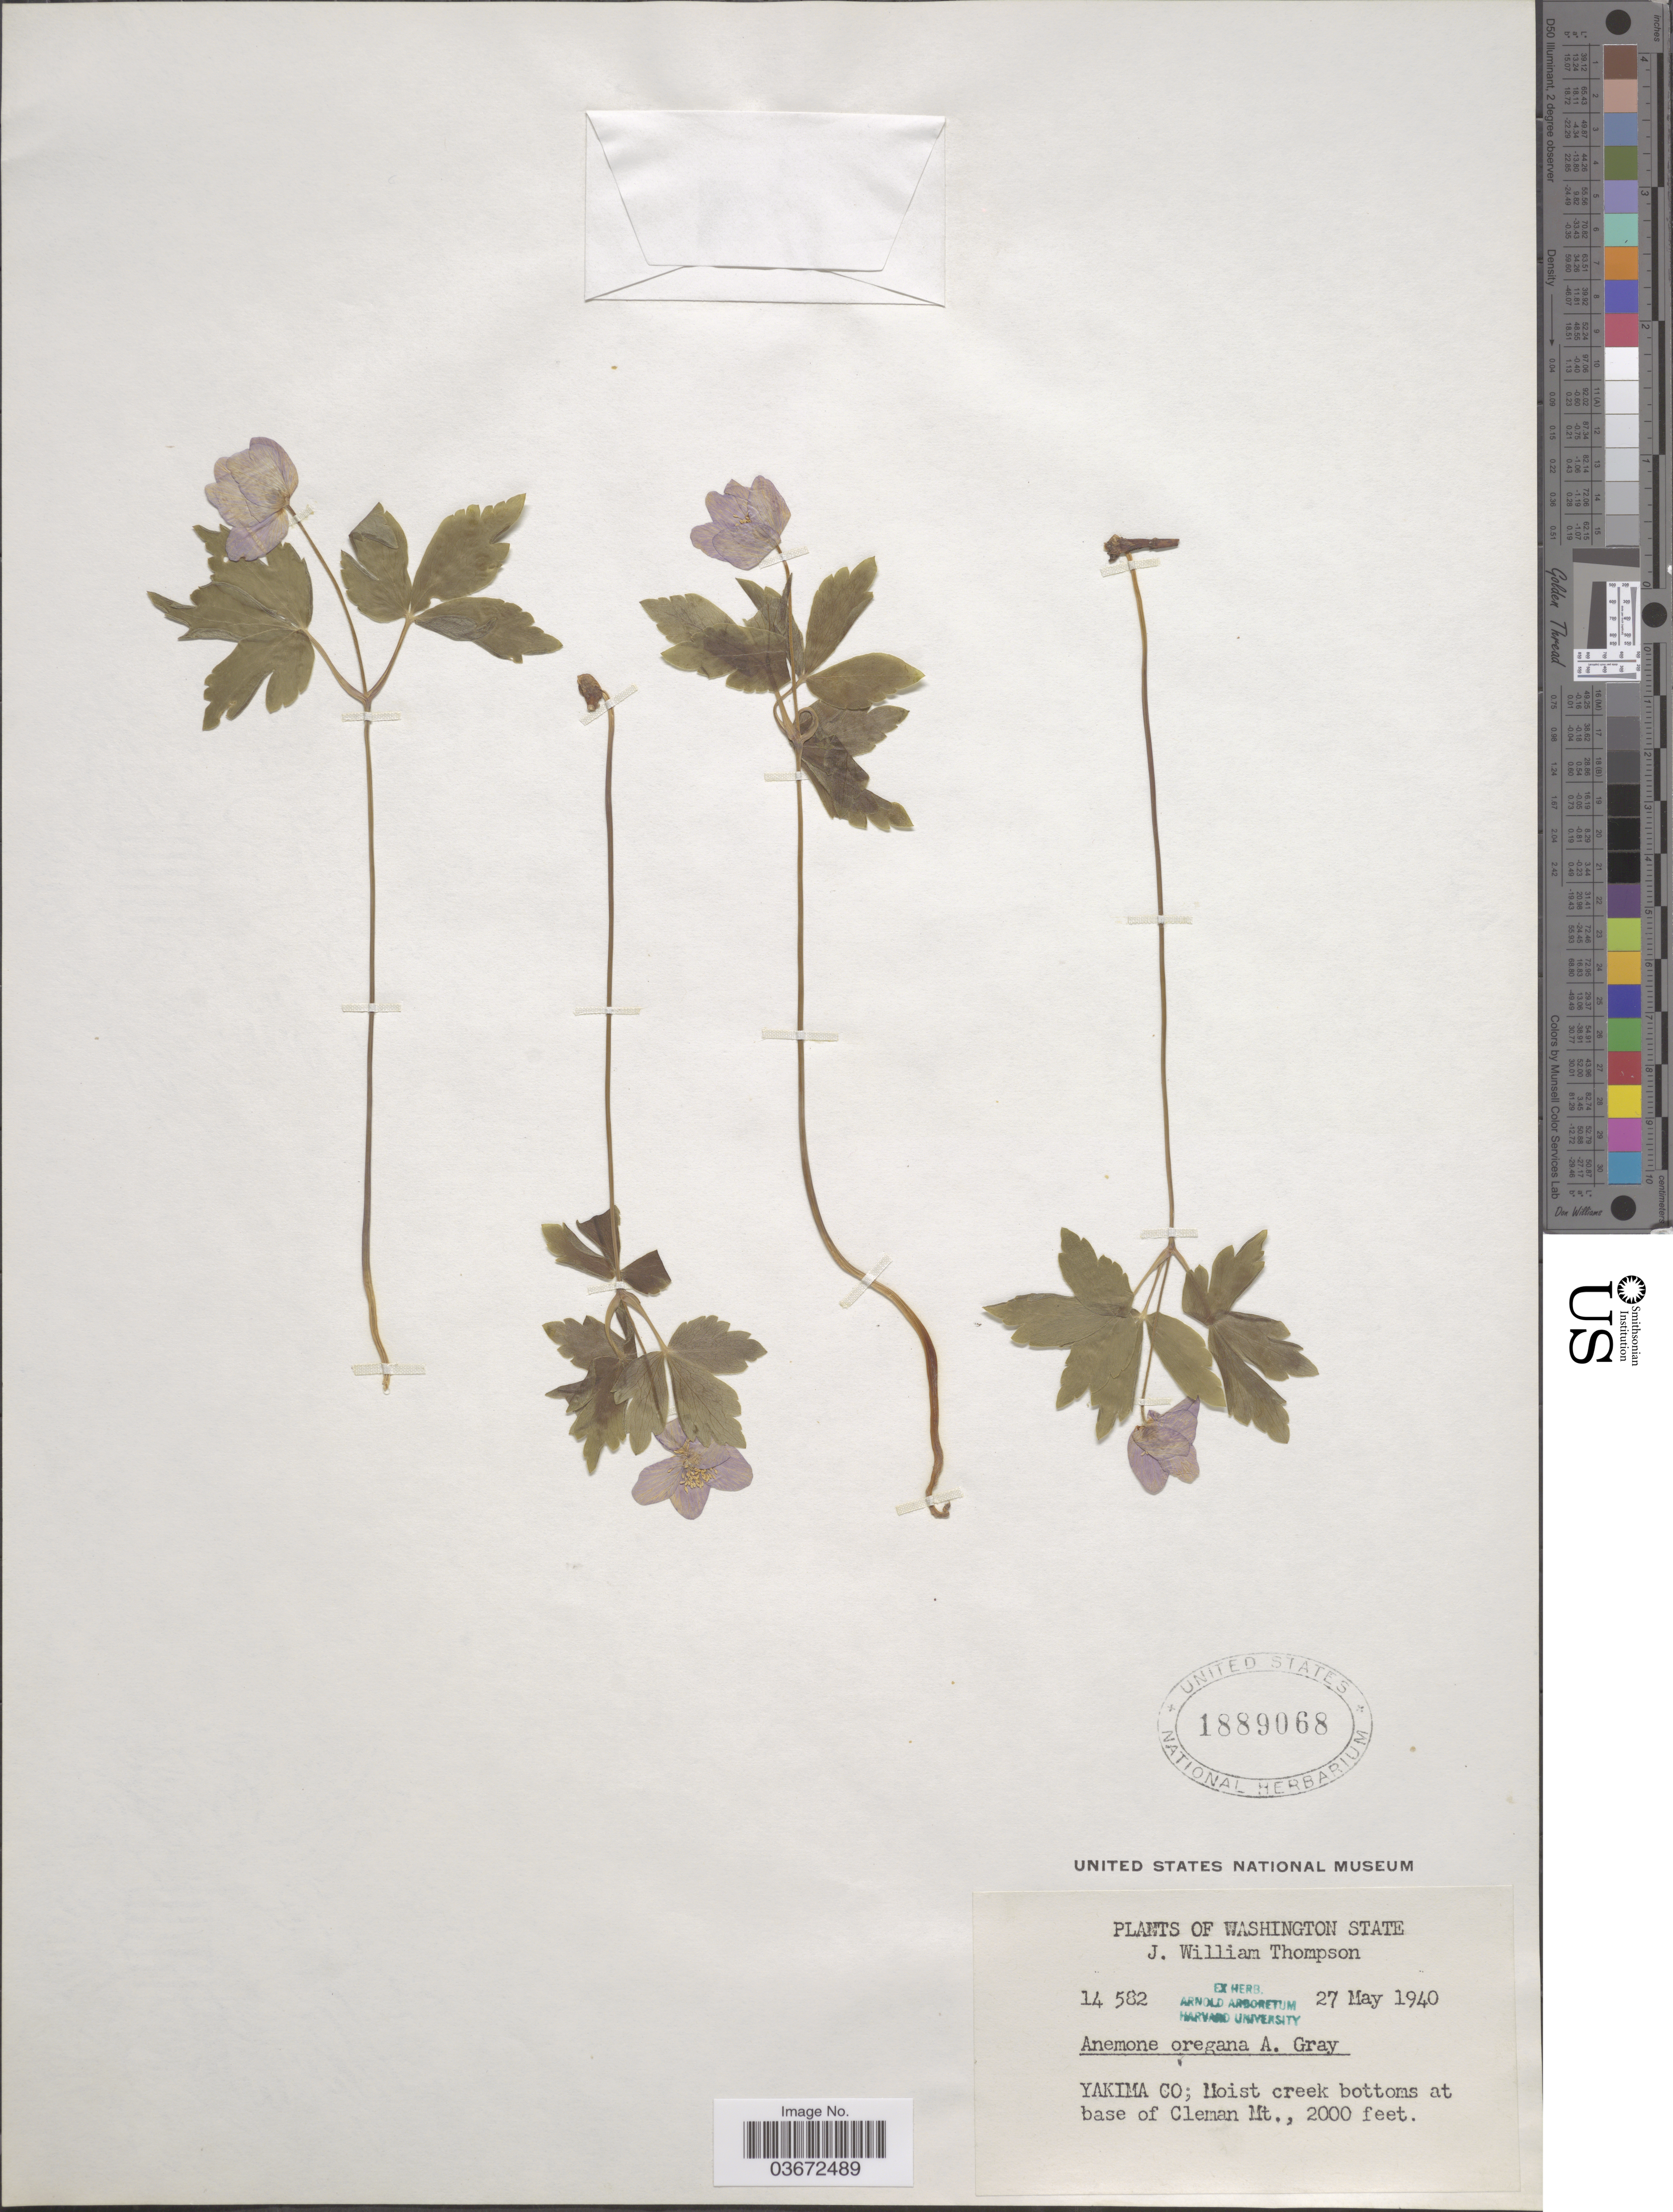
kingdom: Plantae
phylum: Tracheophyta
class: Magnoliopsida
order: Ranunculales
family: Ranunculaceae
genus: Anemone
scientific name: Anemone oregana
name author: A. Gray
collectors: J. W. Thompson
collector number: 14582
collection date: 1940-05-27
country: United States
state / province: Washington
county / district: Yakima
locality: Yakima Co; Moist creek bottoms at base of Cleman Mt.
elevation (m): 610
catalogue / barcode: US 1889068